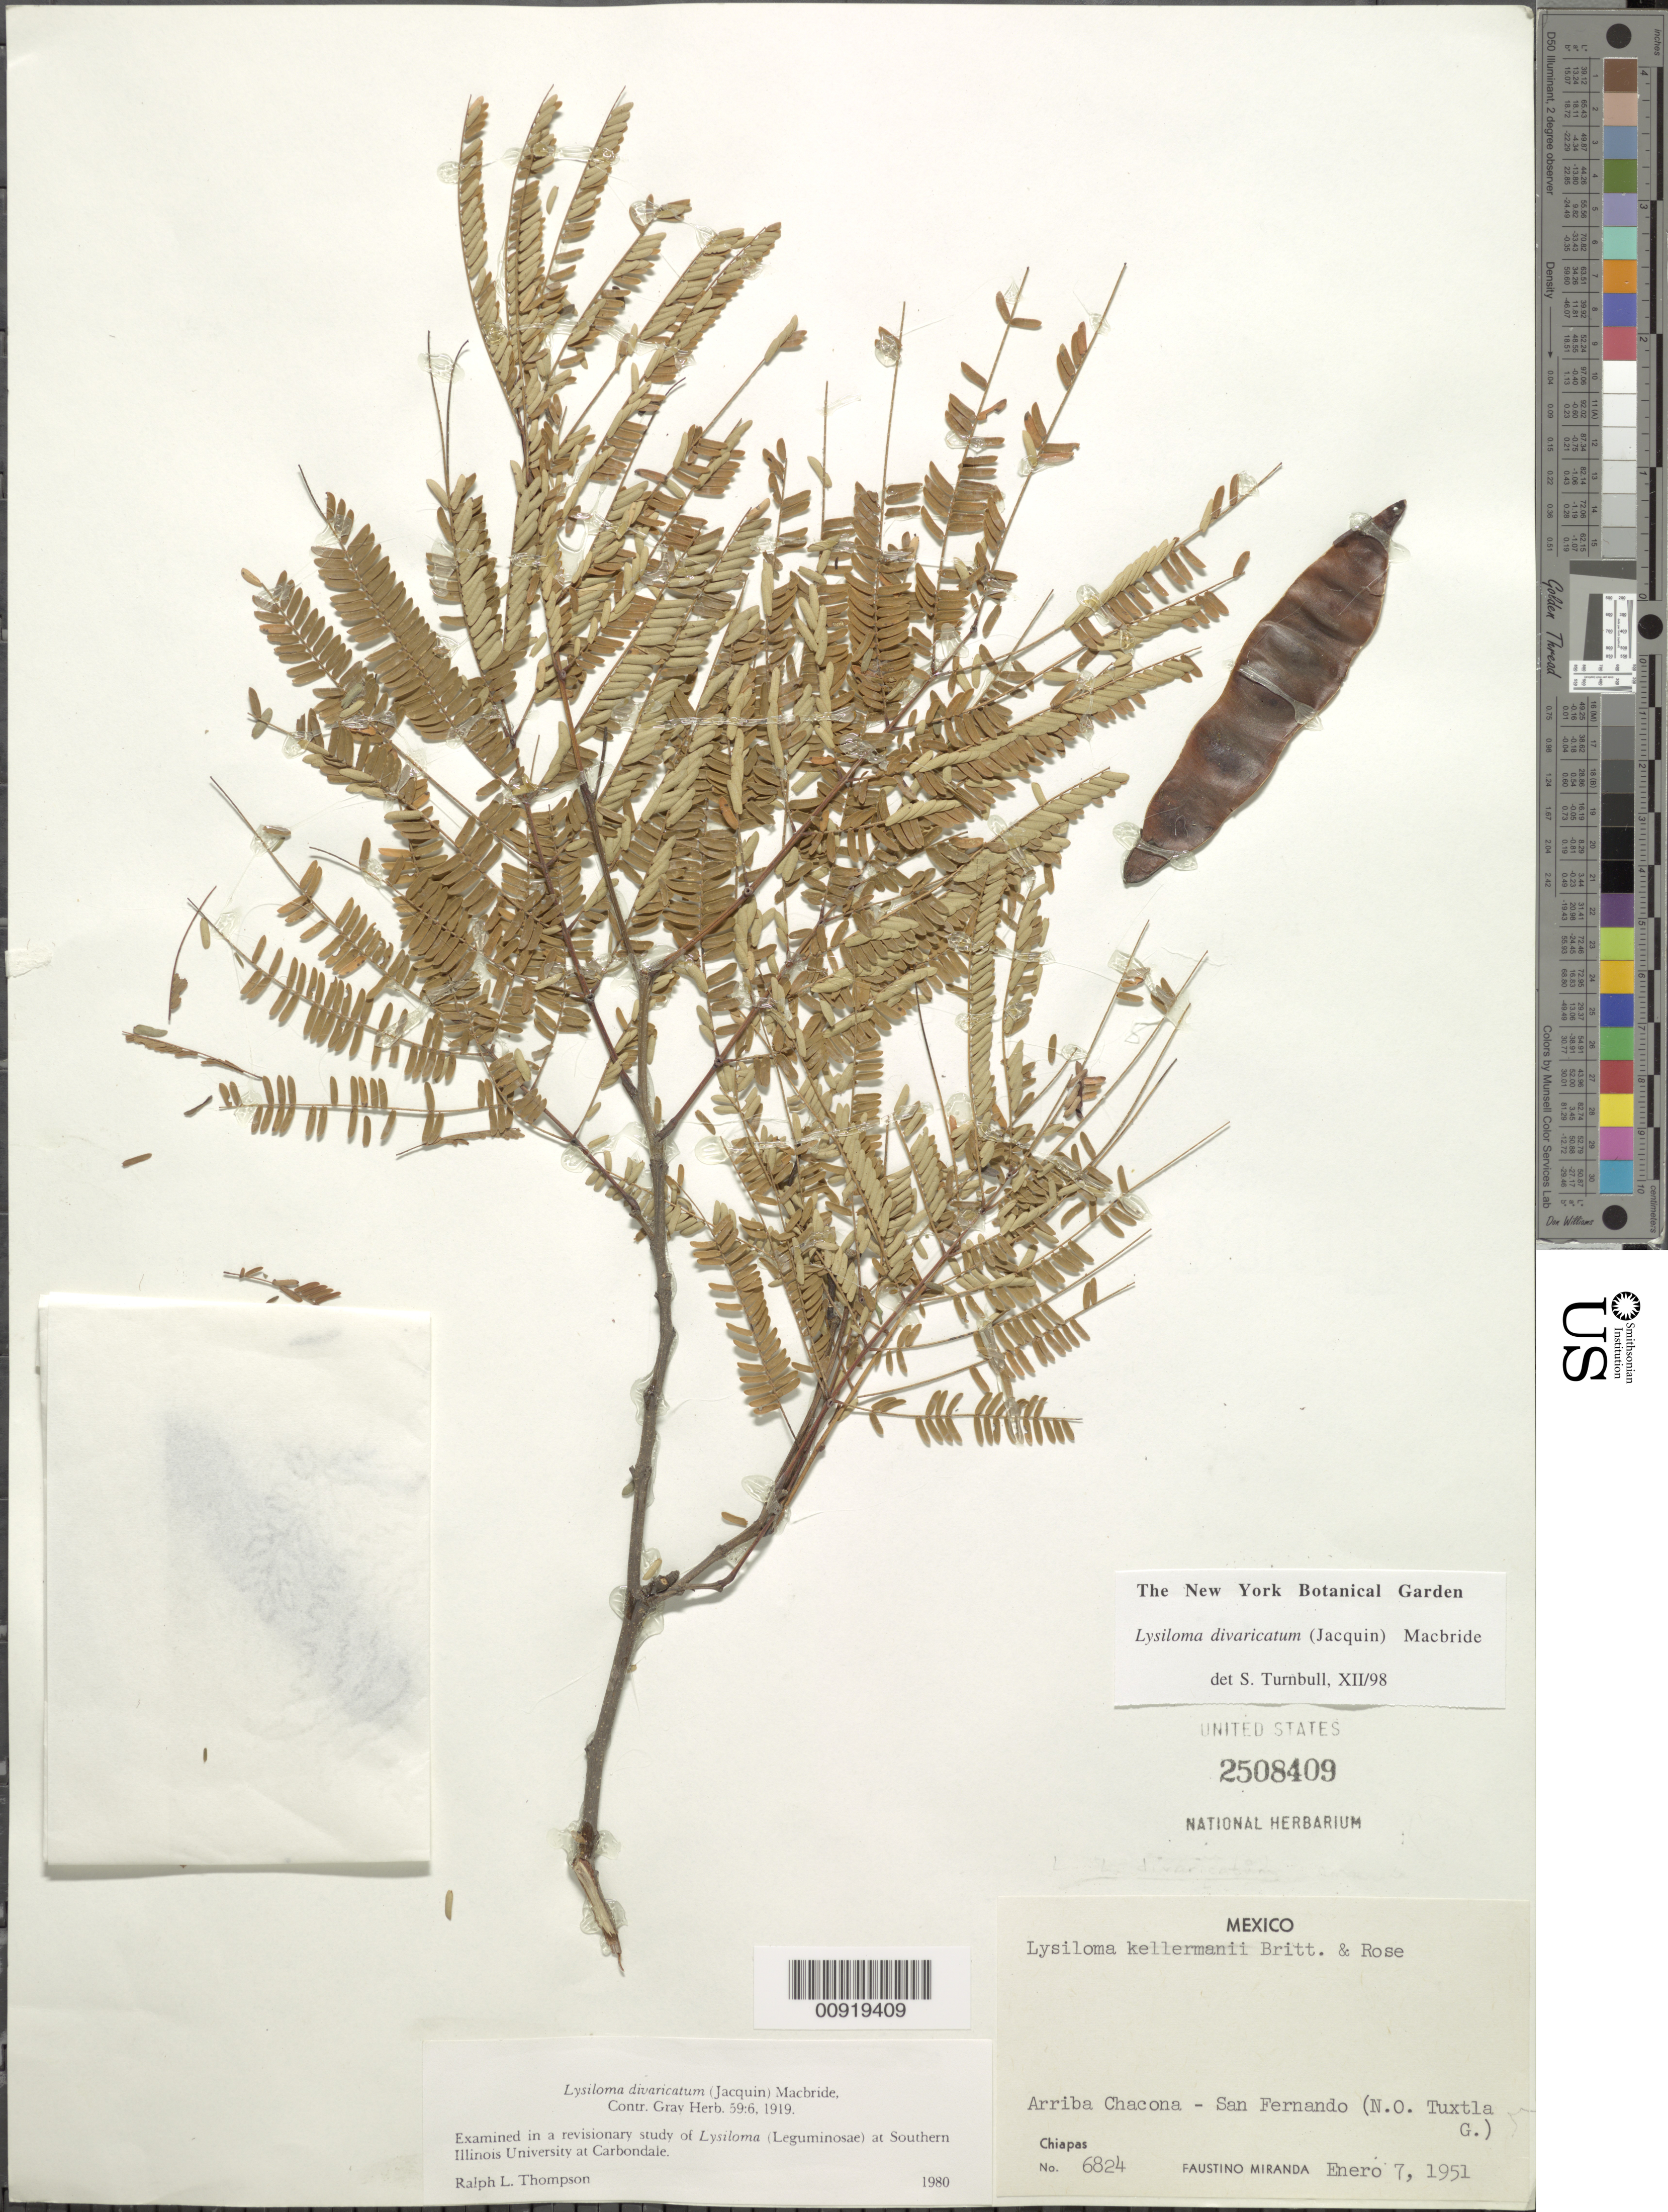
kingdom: Plantae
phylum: Tracheophyta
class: Magnoliopsida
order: Fabales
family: Fabaceae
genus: Lysiloma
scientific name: Lysiloma divaricatum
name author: (Jacq.) J.F. Macbr.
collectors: Miranda G., F.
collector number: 6824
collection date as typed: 07 Jan 1951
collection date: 1951-01-07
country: Mexico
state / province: Chiapas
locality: Arriba Chacona - San Fernando (N.O. Tuxtla Gutiérrez).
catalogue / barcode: US 2508409